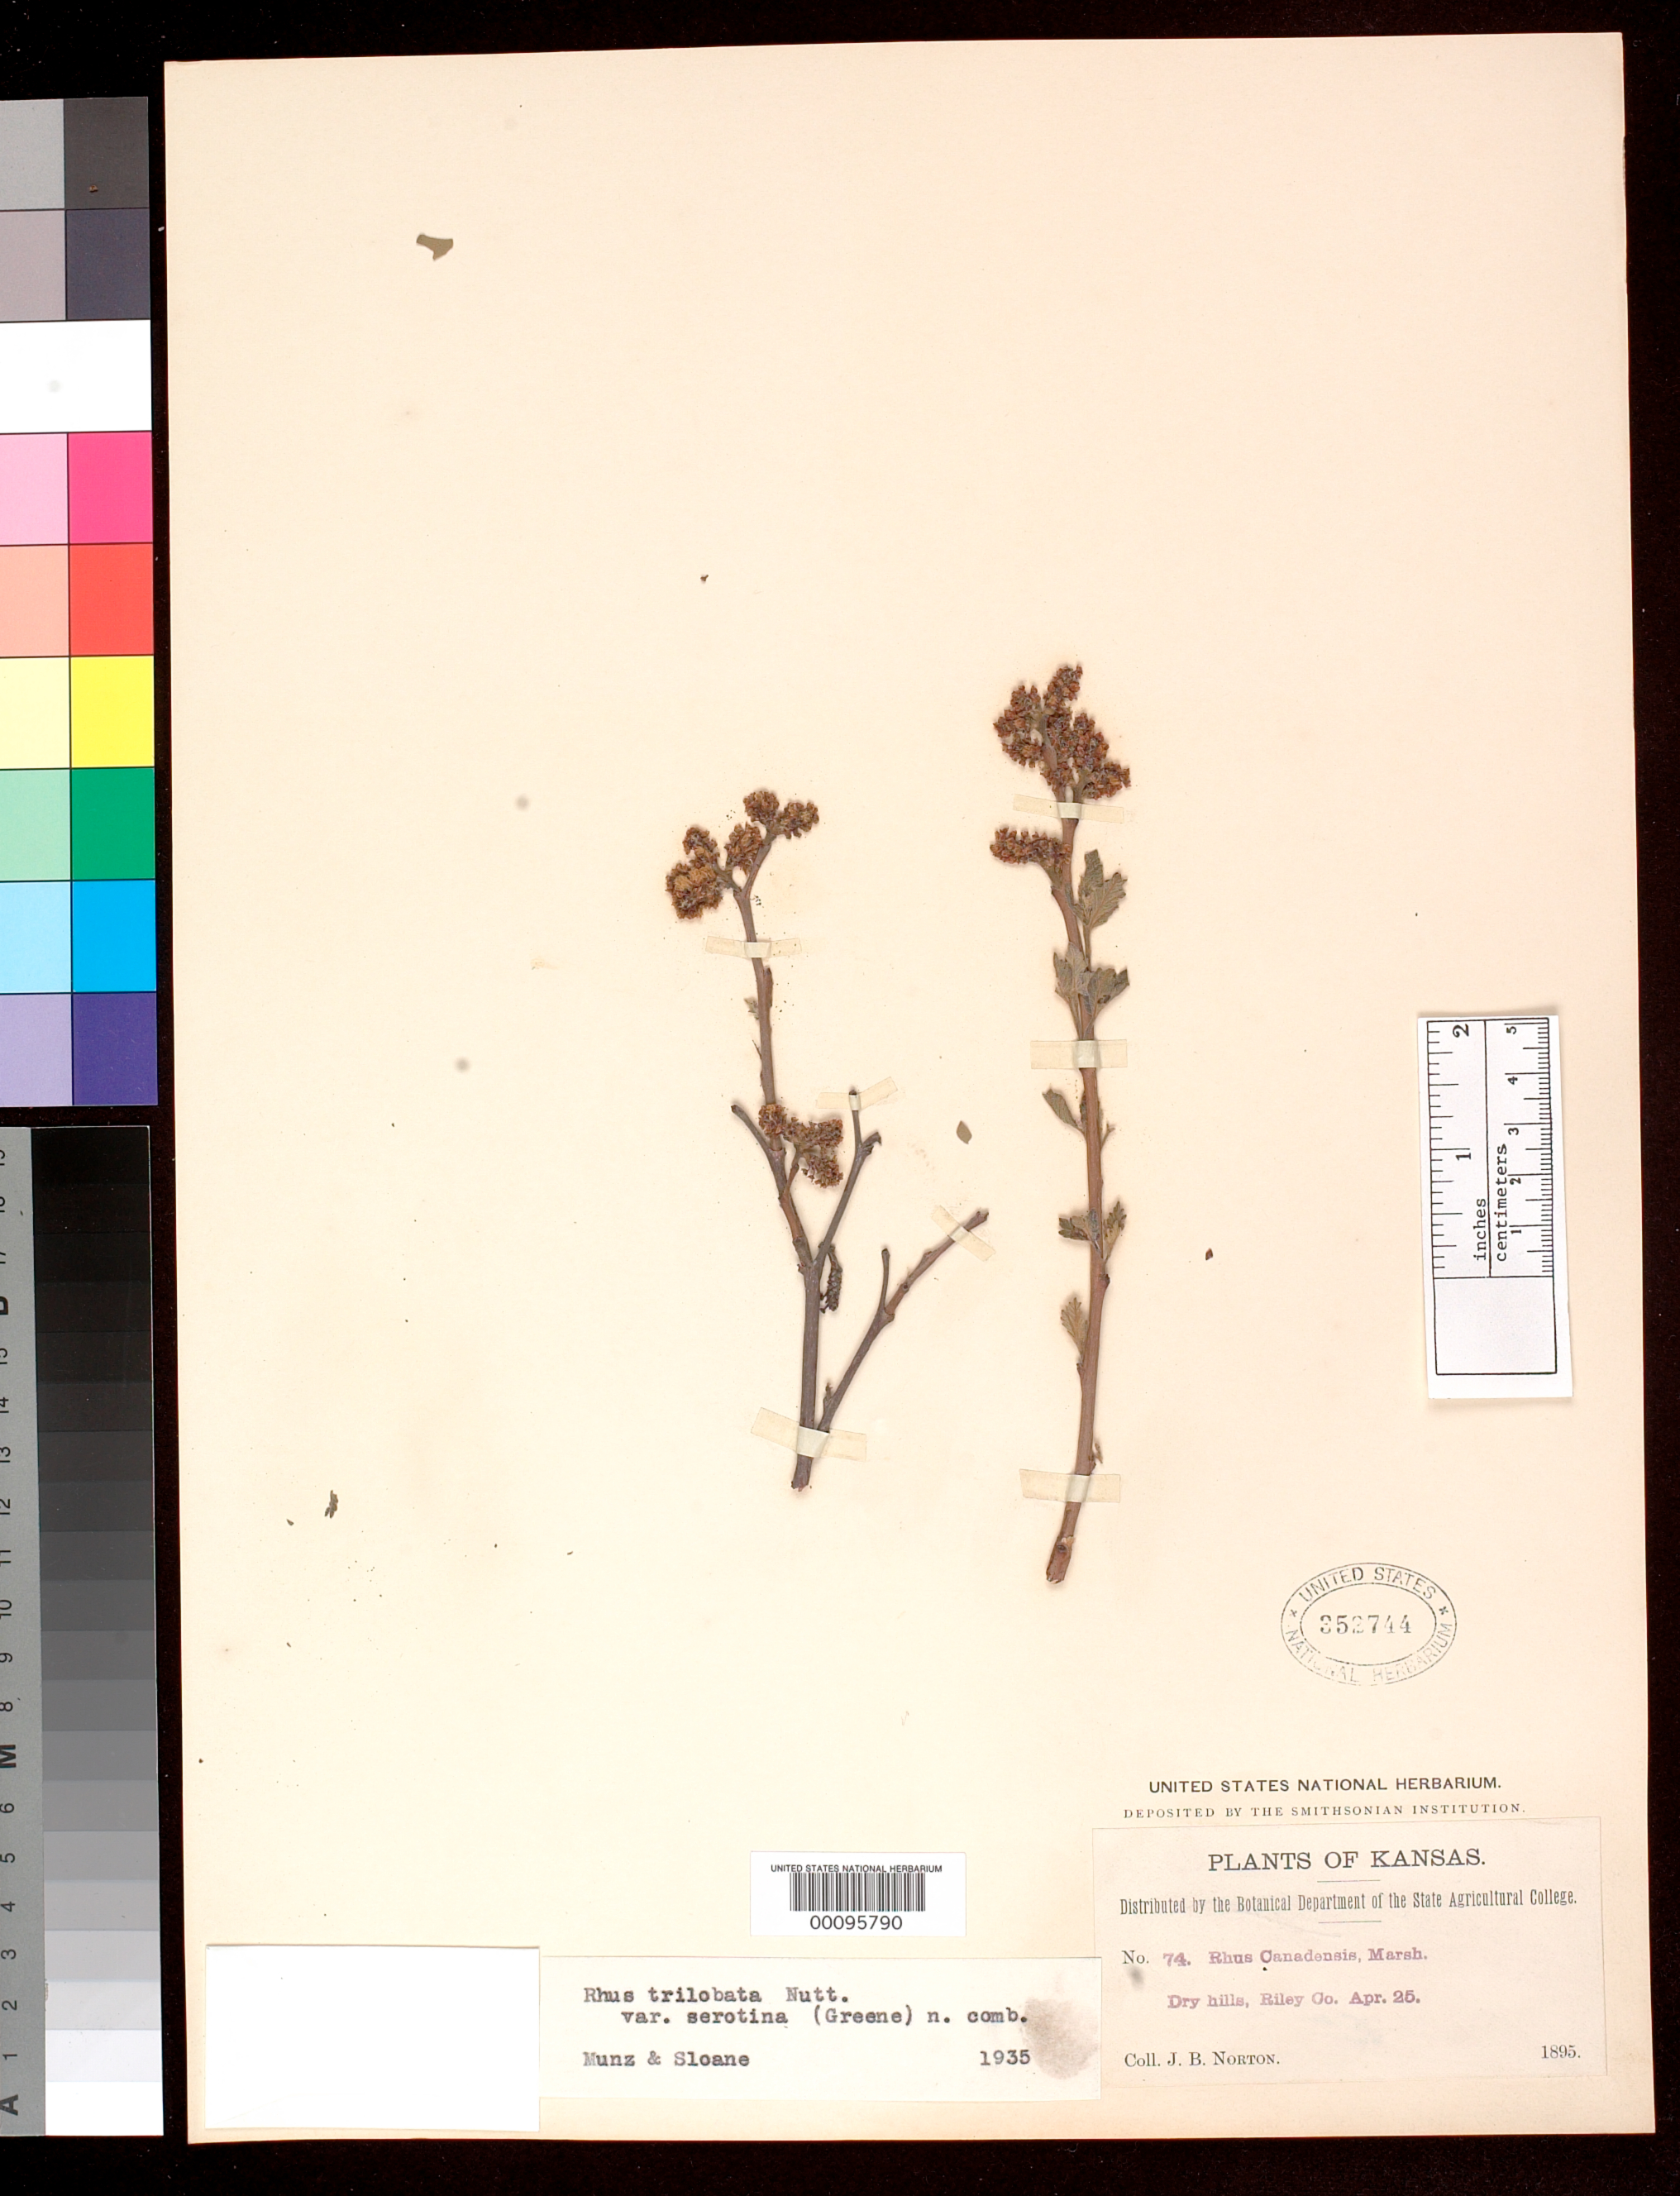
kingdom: Plantae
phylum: Tracheophyta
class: Magnoliopsida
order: Sapindales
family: Anacardiaceae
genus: Schmaltzia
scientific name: Schmaltzia nortonii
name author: Greene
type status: Syntype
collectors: J. Norton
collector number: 74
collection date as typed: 25 Apr 1895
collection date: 1895-04-25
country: United States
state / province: Kansas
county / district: Riley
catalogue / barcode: US 352744